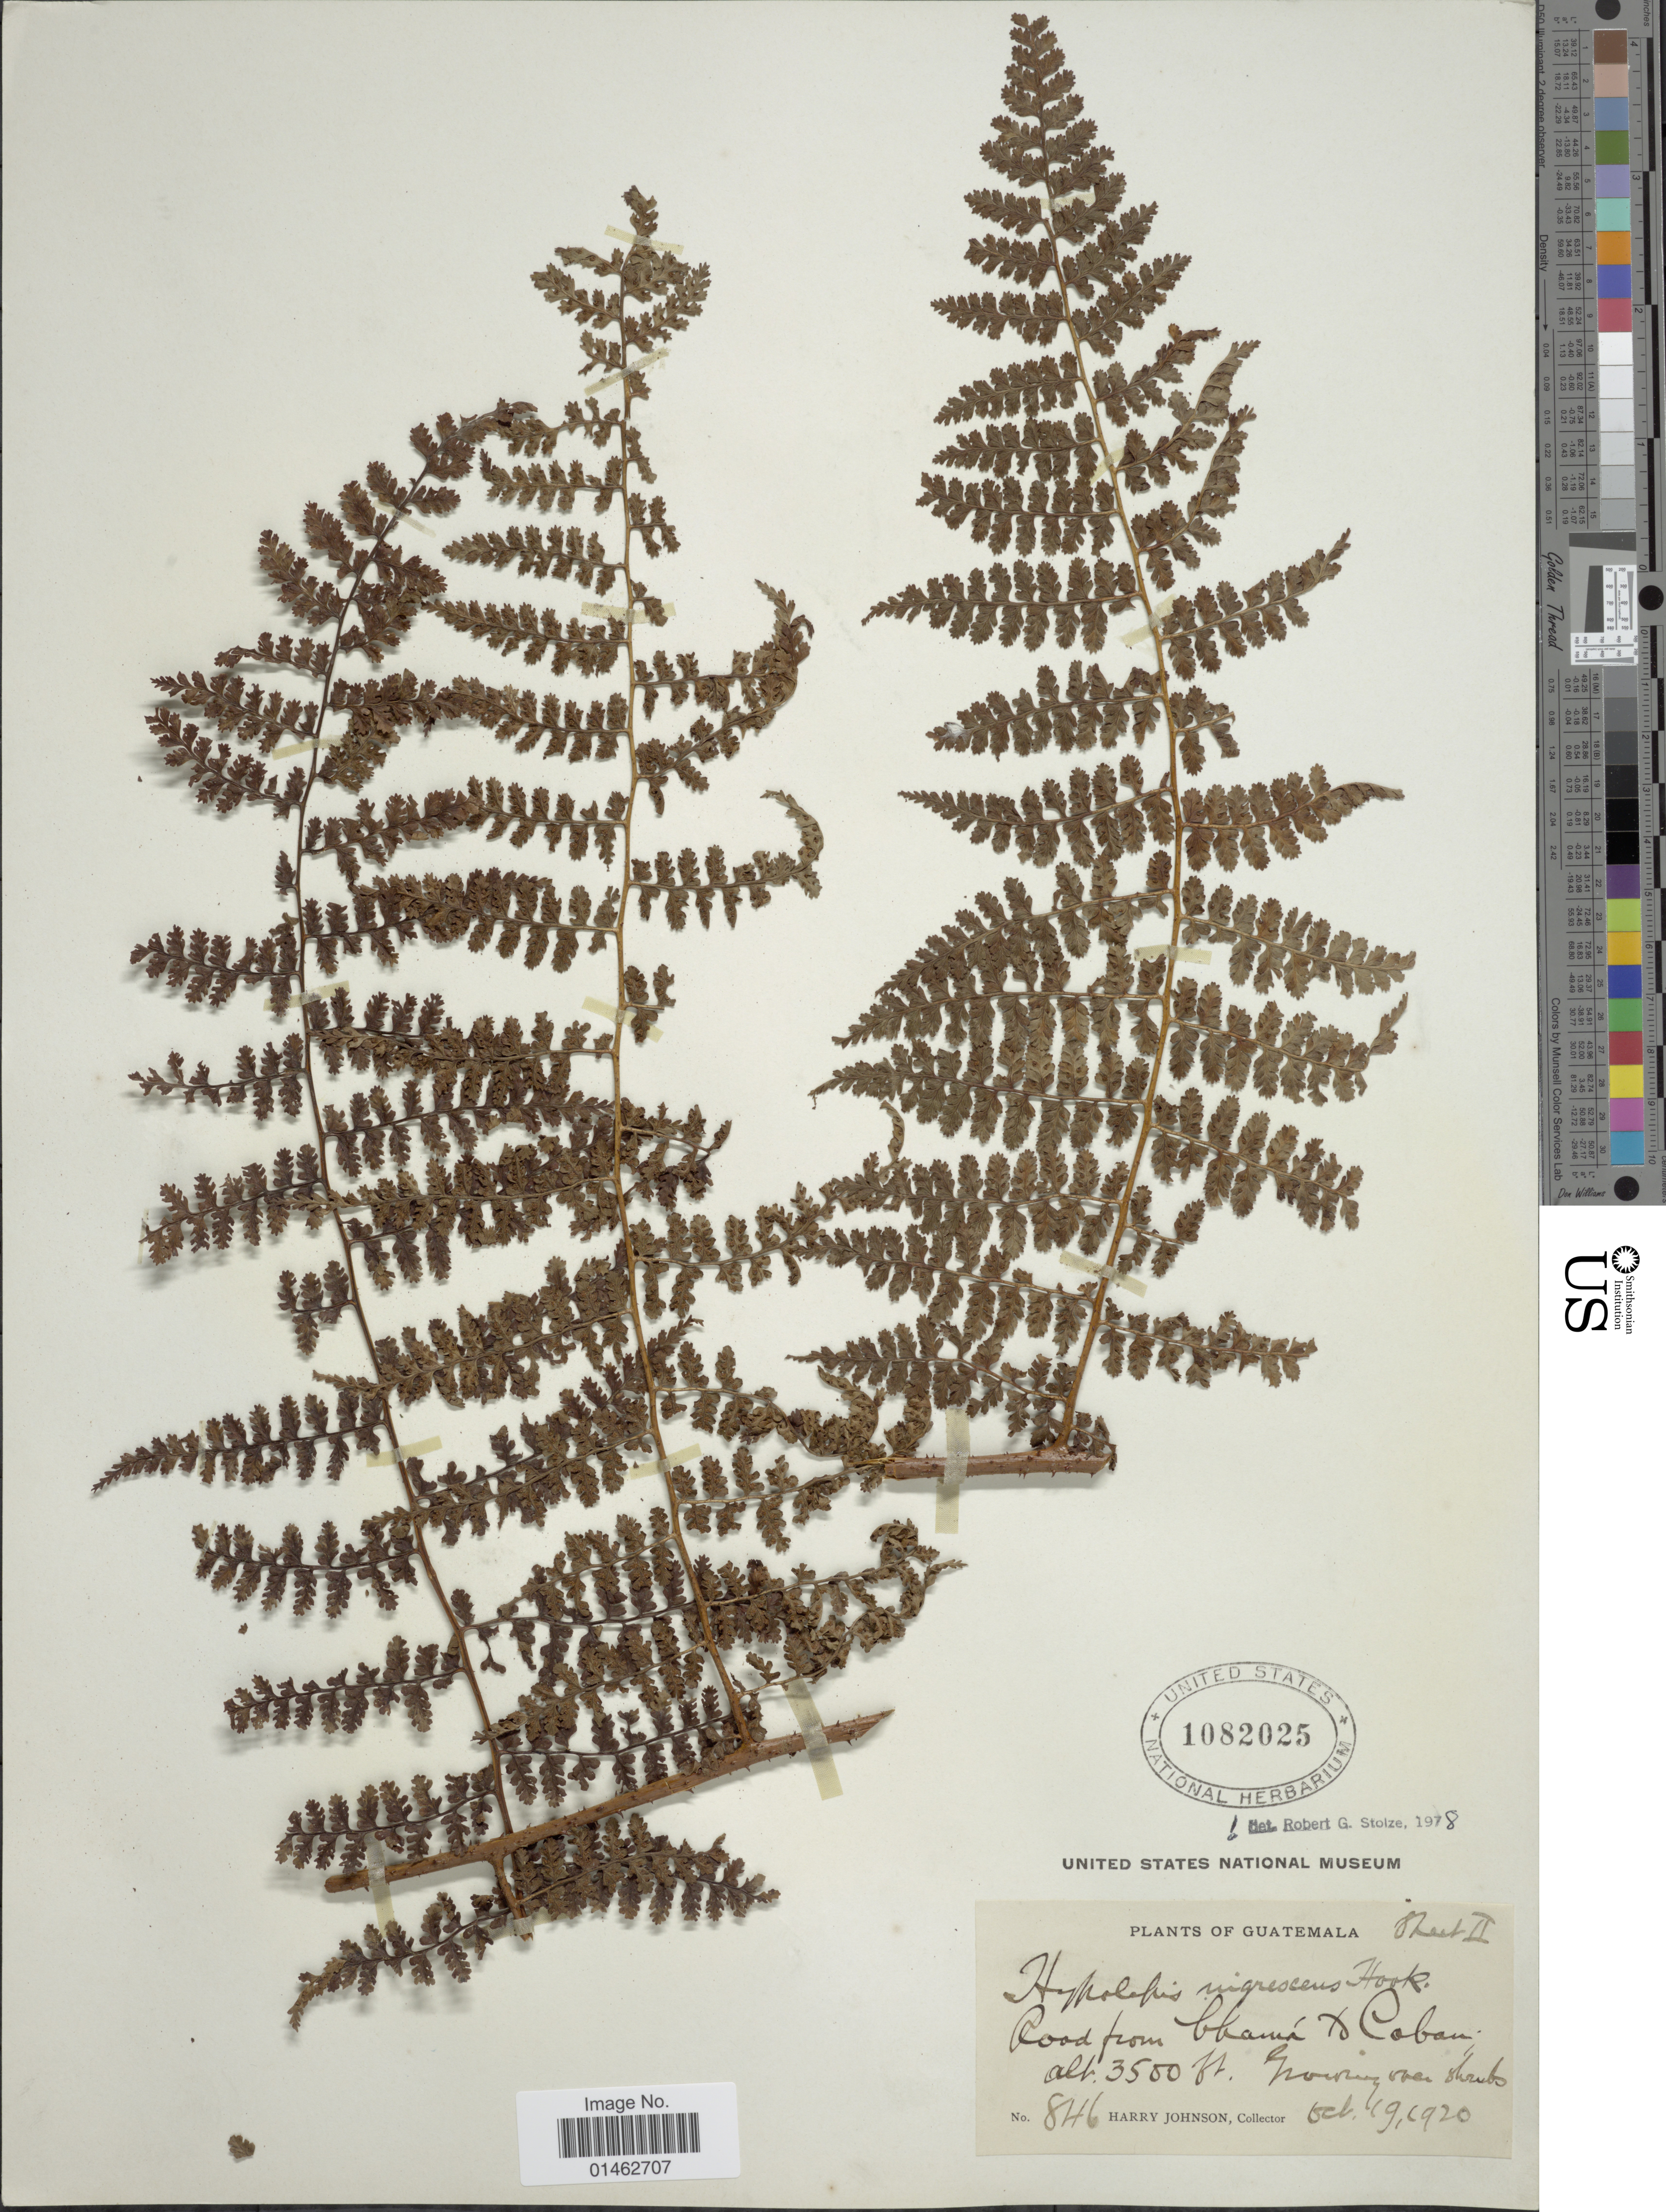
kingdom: Plantae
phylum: Tracheophyta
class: Polypodiopsida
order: Polypodiales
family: Dennstaedtiaceae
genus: Hypolepis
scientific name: Hypolepis nigrescens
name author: Hook.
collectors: H. Johnson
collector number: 846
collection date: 1920-10-19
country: Guatemala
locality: Road from Chamá to Coban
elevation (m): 1067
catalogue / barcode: US 1082025